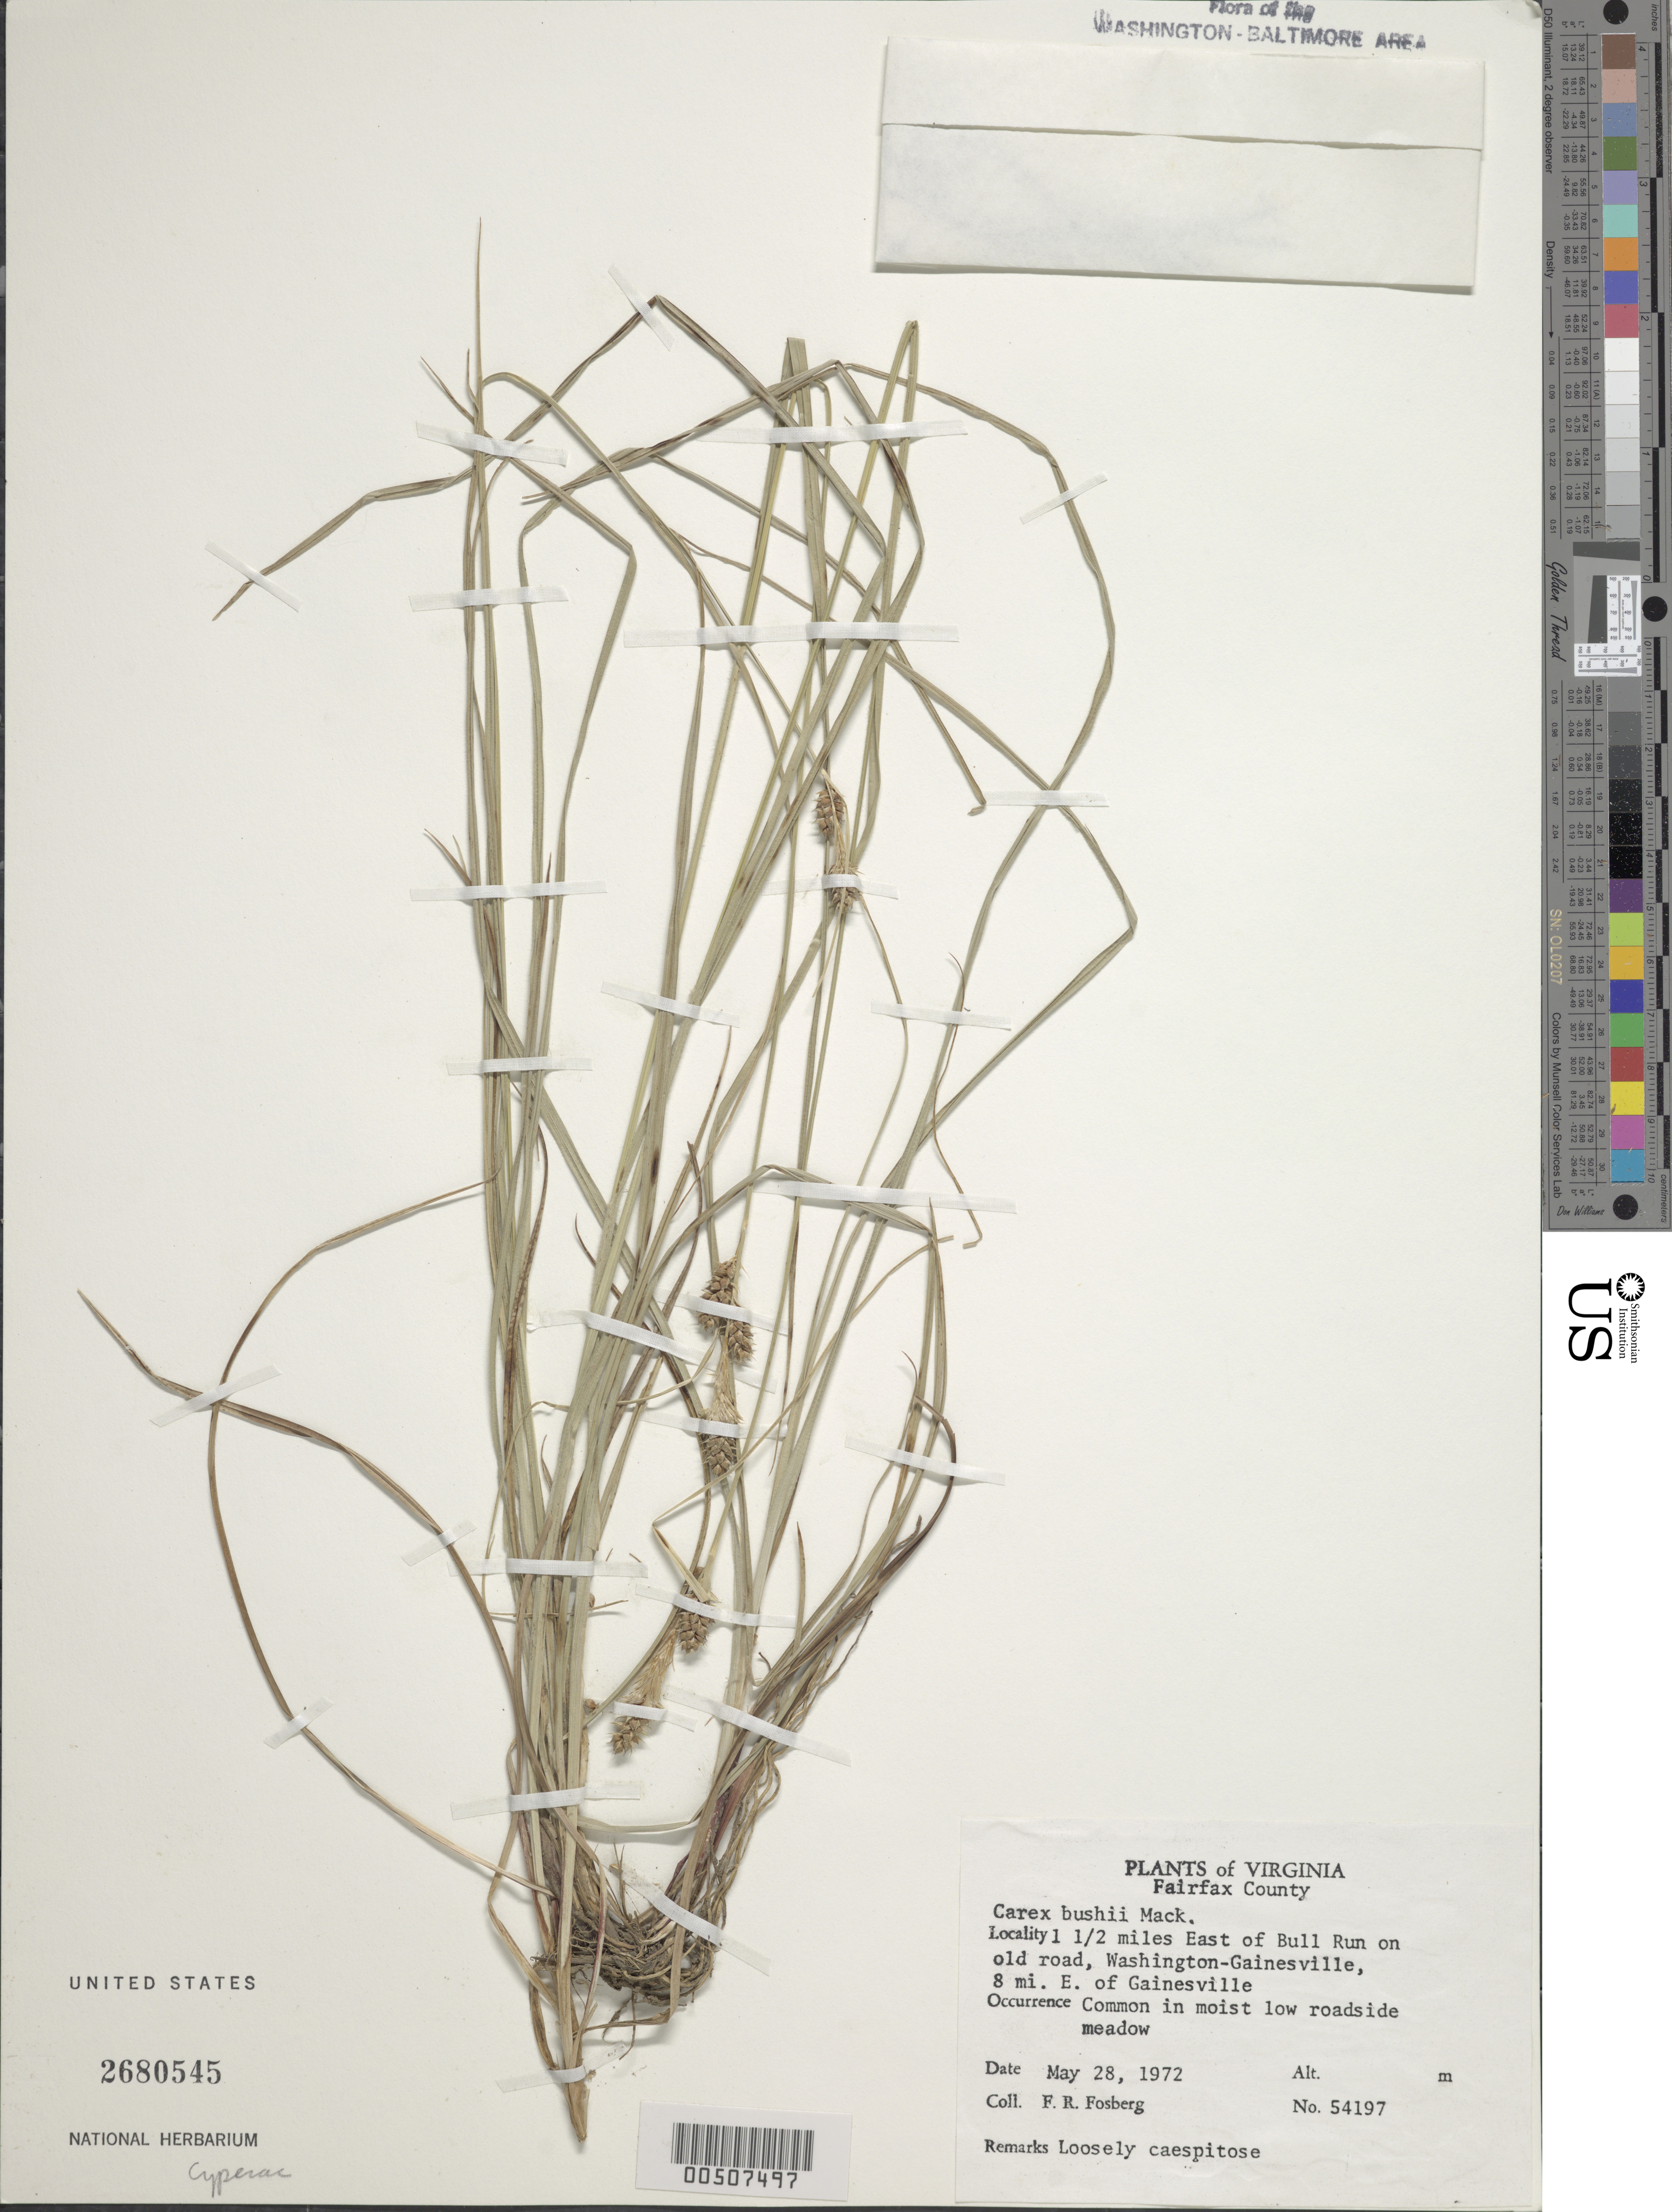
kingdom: Plantae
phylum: Tracheophyta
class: Liliopsida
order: Poales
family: Cyperaceae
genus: Carex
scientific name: Carex bushii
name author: Mack.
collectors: F. R. Fosberg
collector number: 54197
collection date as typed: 28 May 1972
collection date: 1972-05-28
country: United States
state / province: Virginia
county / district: Fairfax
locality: E of Bull Run, Washington-Gainesville, E of Gainesville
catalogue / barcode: US 2680545